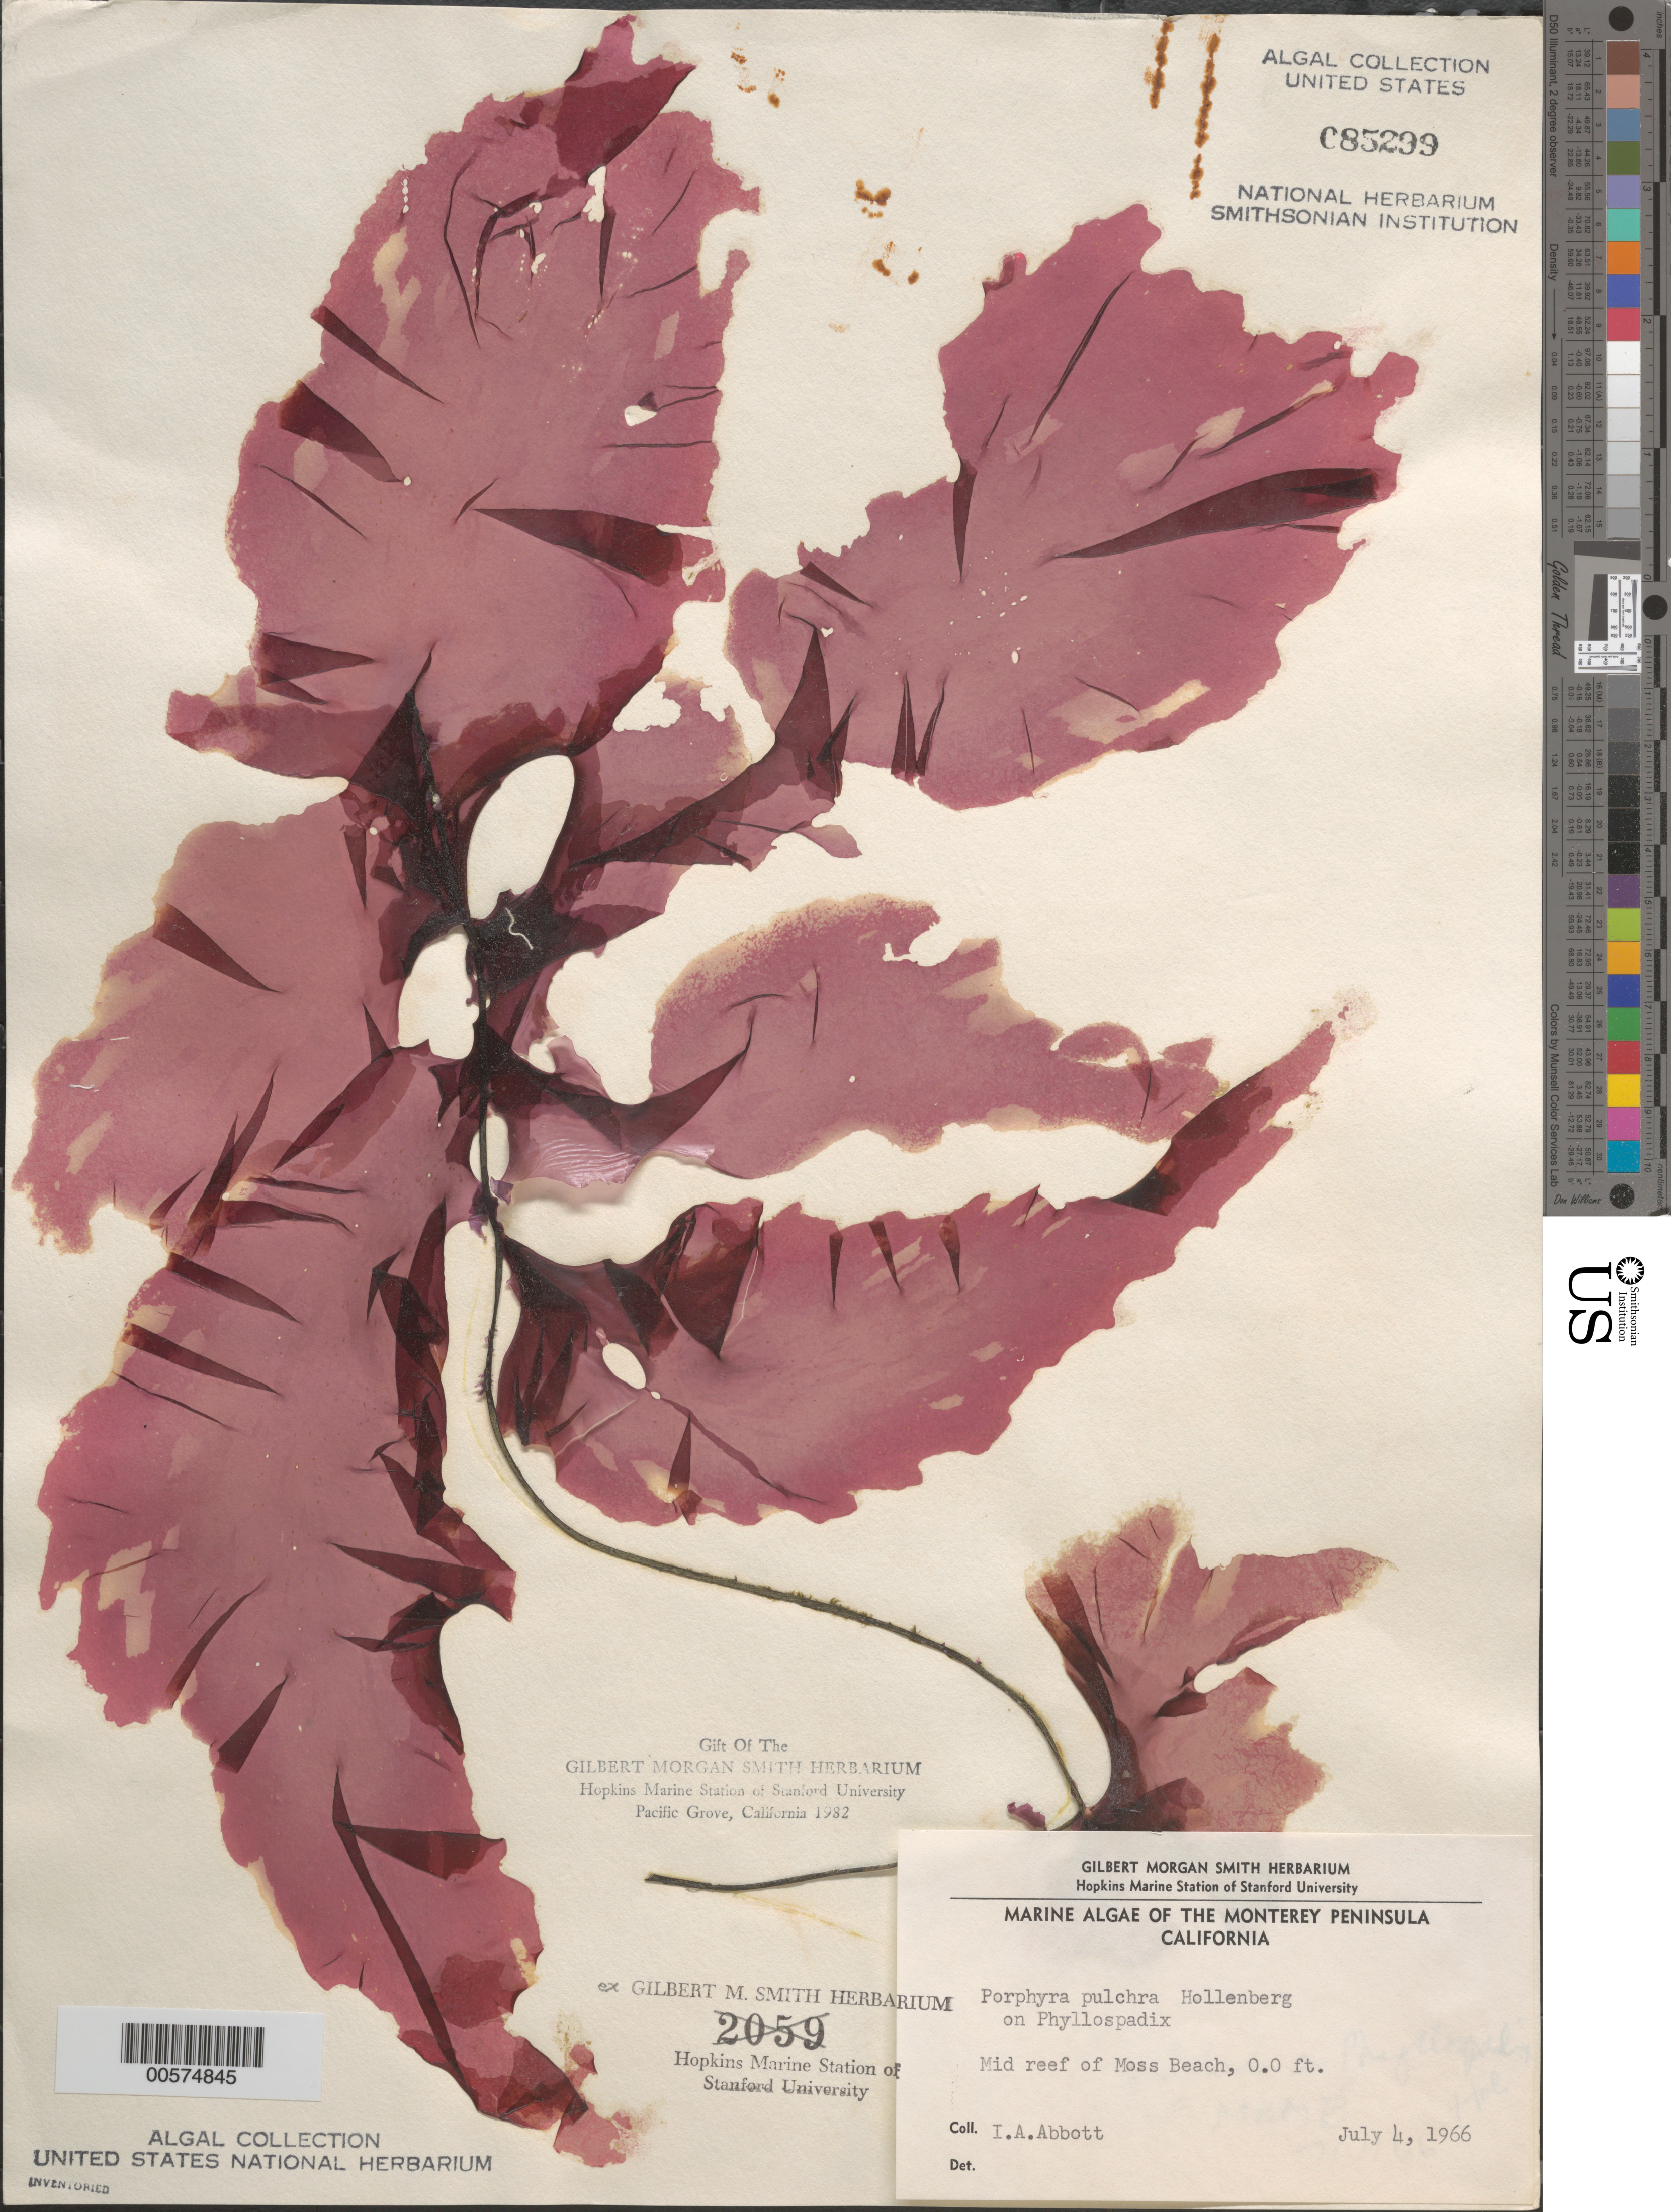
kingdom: Plantae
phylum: Rhodophyta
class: Bangiophyceae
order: Bangiales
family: Bangiaceae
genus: Porphyra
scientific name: Porphyra pulchra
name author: Hollenb. in G.M. Sm. & Hollenb.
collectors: I. A. Abbott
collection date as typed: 04 Jul 1966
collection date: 1966-07-04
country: United States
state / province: California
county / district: Monterey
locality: Middle Reef of Moss Beach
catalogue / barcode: US 85299